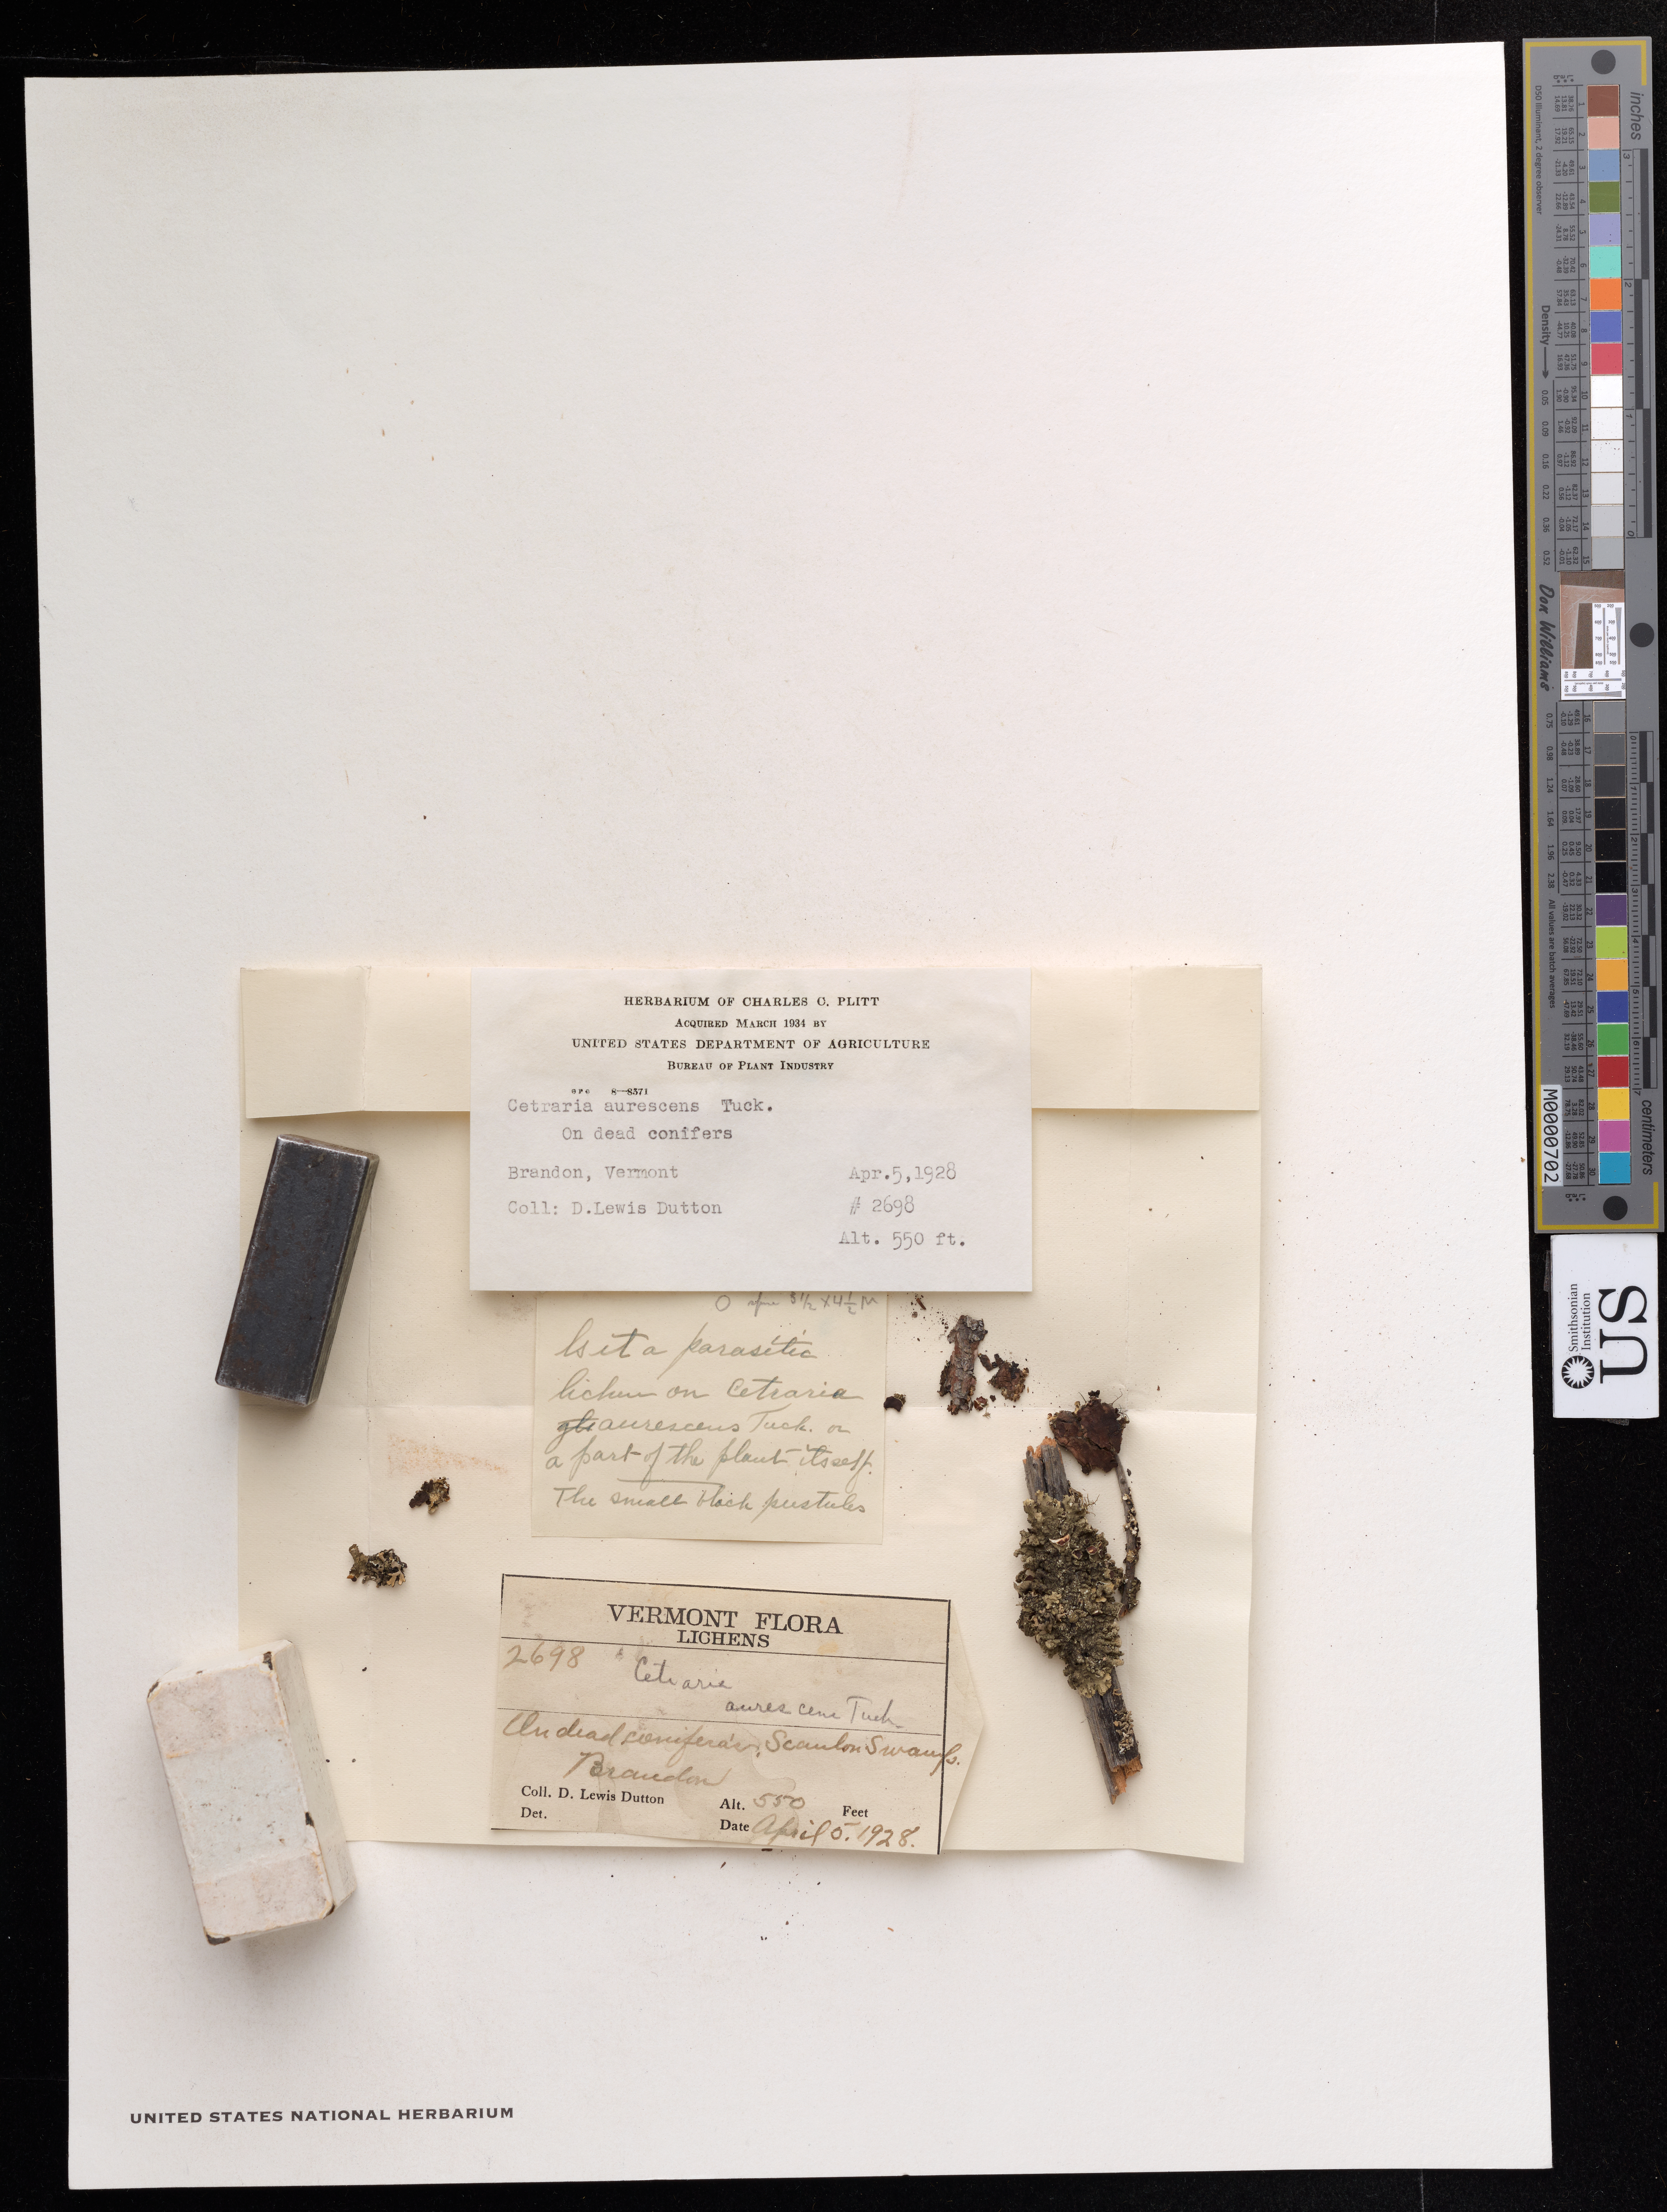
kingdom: Fungi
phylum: Ascomycota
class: Lecanoromycetes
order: Lecanorales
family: Parmeliaceae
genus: Ahtiana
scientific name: Ahtiana aurescens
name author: (Tuck.) A. Thell & Randlane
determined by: Tucker, S. C.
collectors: D. Dutton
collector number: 2698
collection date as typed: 05 Apr 1928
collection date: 1928-04-05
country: United States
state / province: Vermont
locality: Brandon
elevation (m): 168